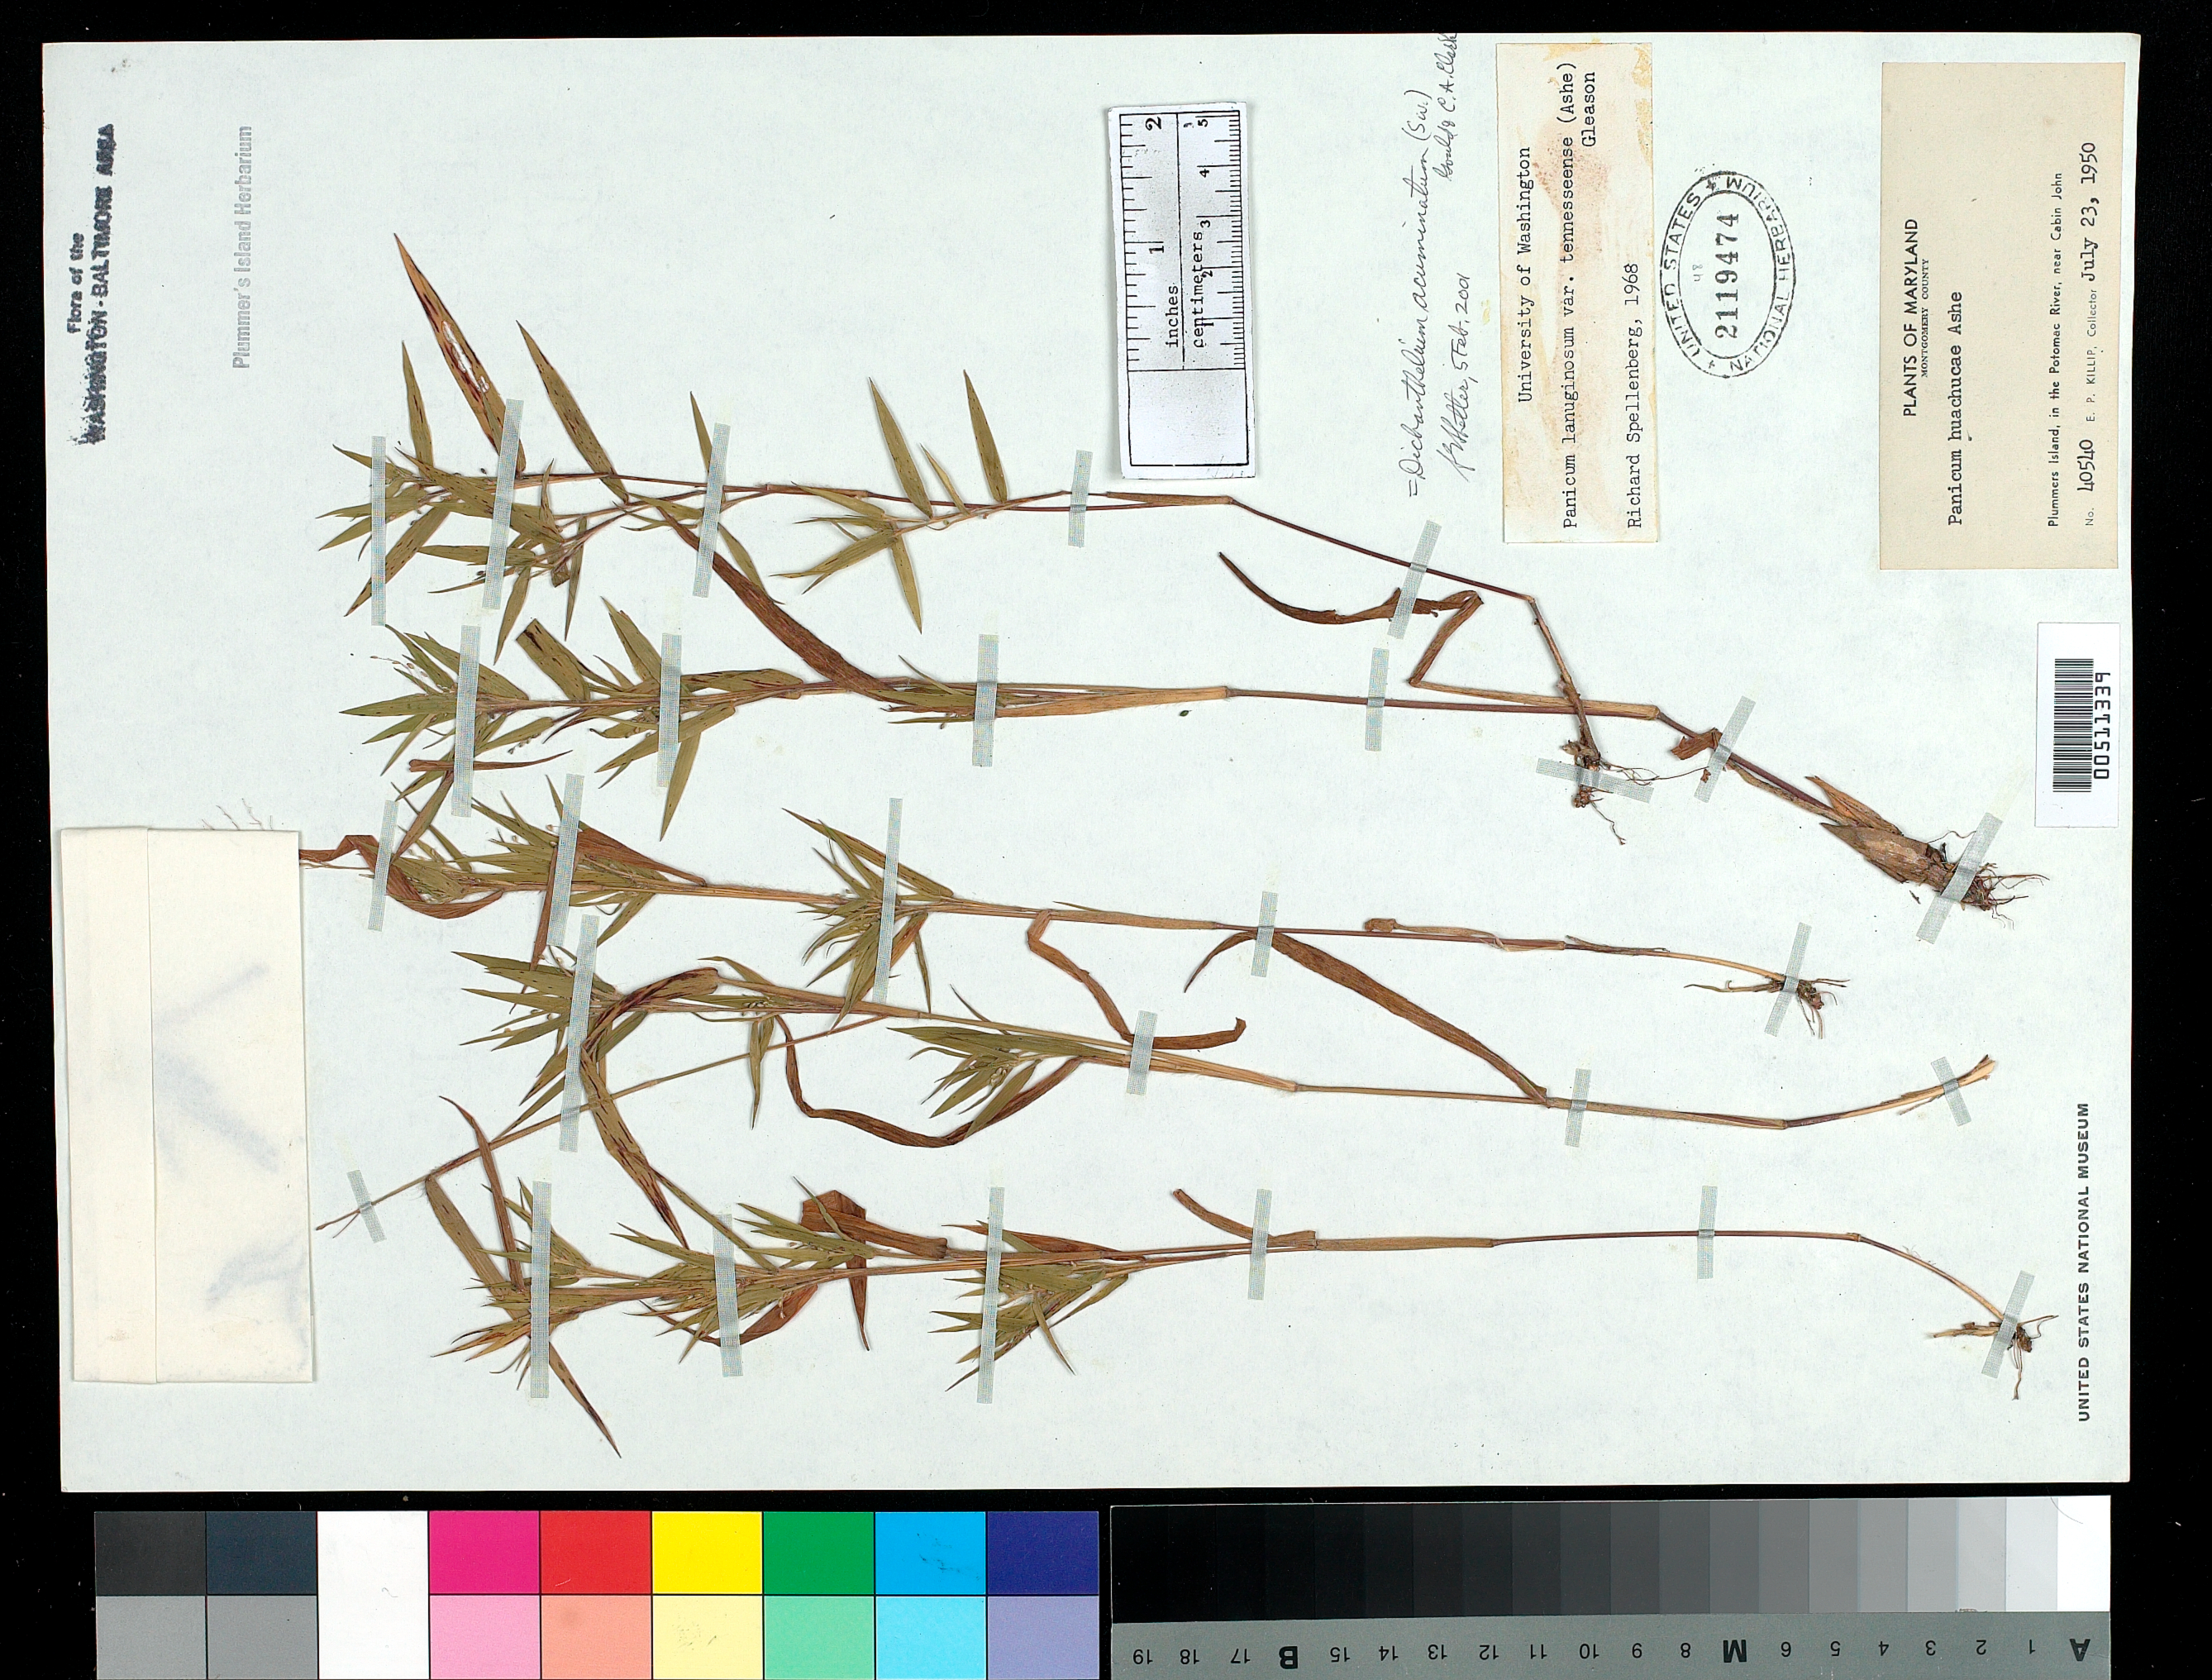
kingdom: Plantae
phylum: Tracheophyta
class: Liliopsida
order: Poales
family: Poaceae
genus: Dichanthelium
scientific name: Dichanthelium acuminatum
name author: (Sw.) Gould & C.A. Clark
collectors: E. P. Killip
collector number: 40540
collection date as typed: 23 Jul 1950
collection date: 1950-07-23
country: United States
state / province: Maryland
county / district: Montgomery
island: Plummers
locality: Plummers Island, in the Potomac River, near Cabin John C. & O. Canal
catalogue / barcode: US 2119474